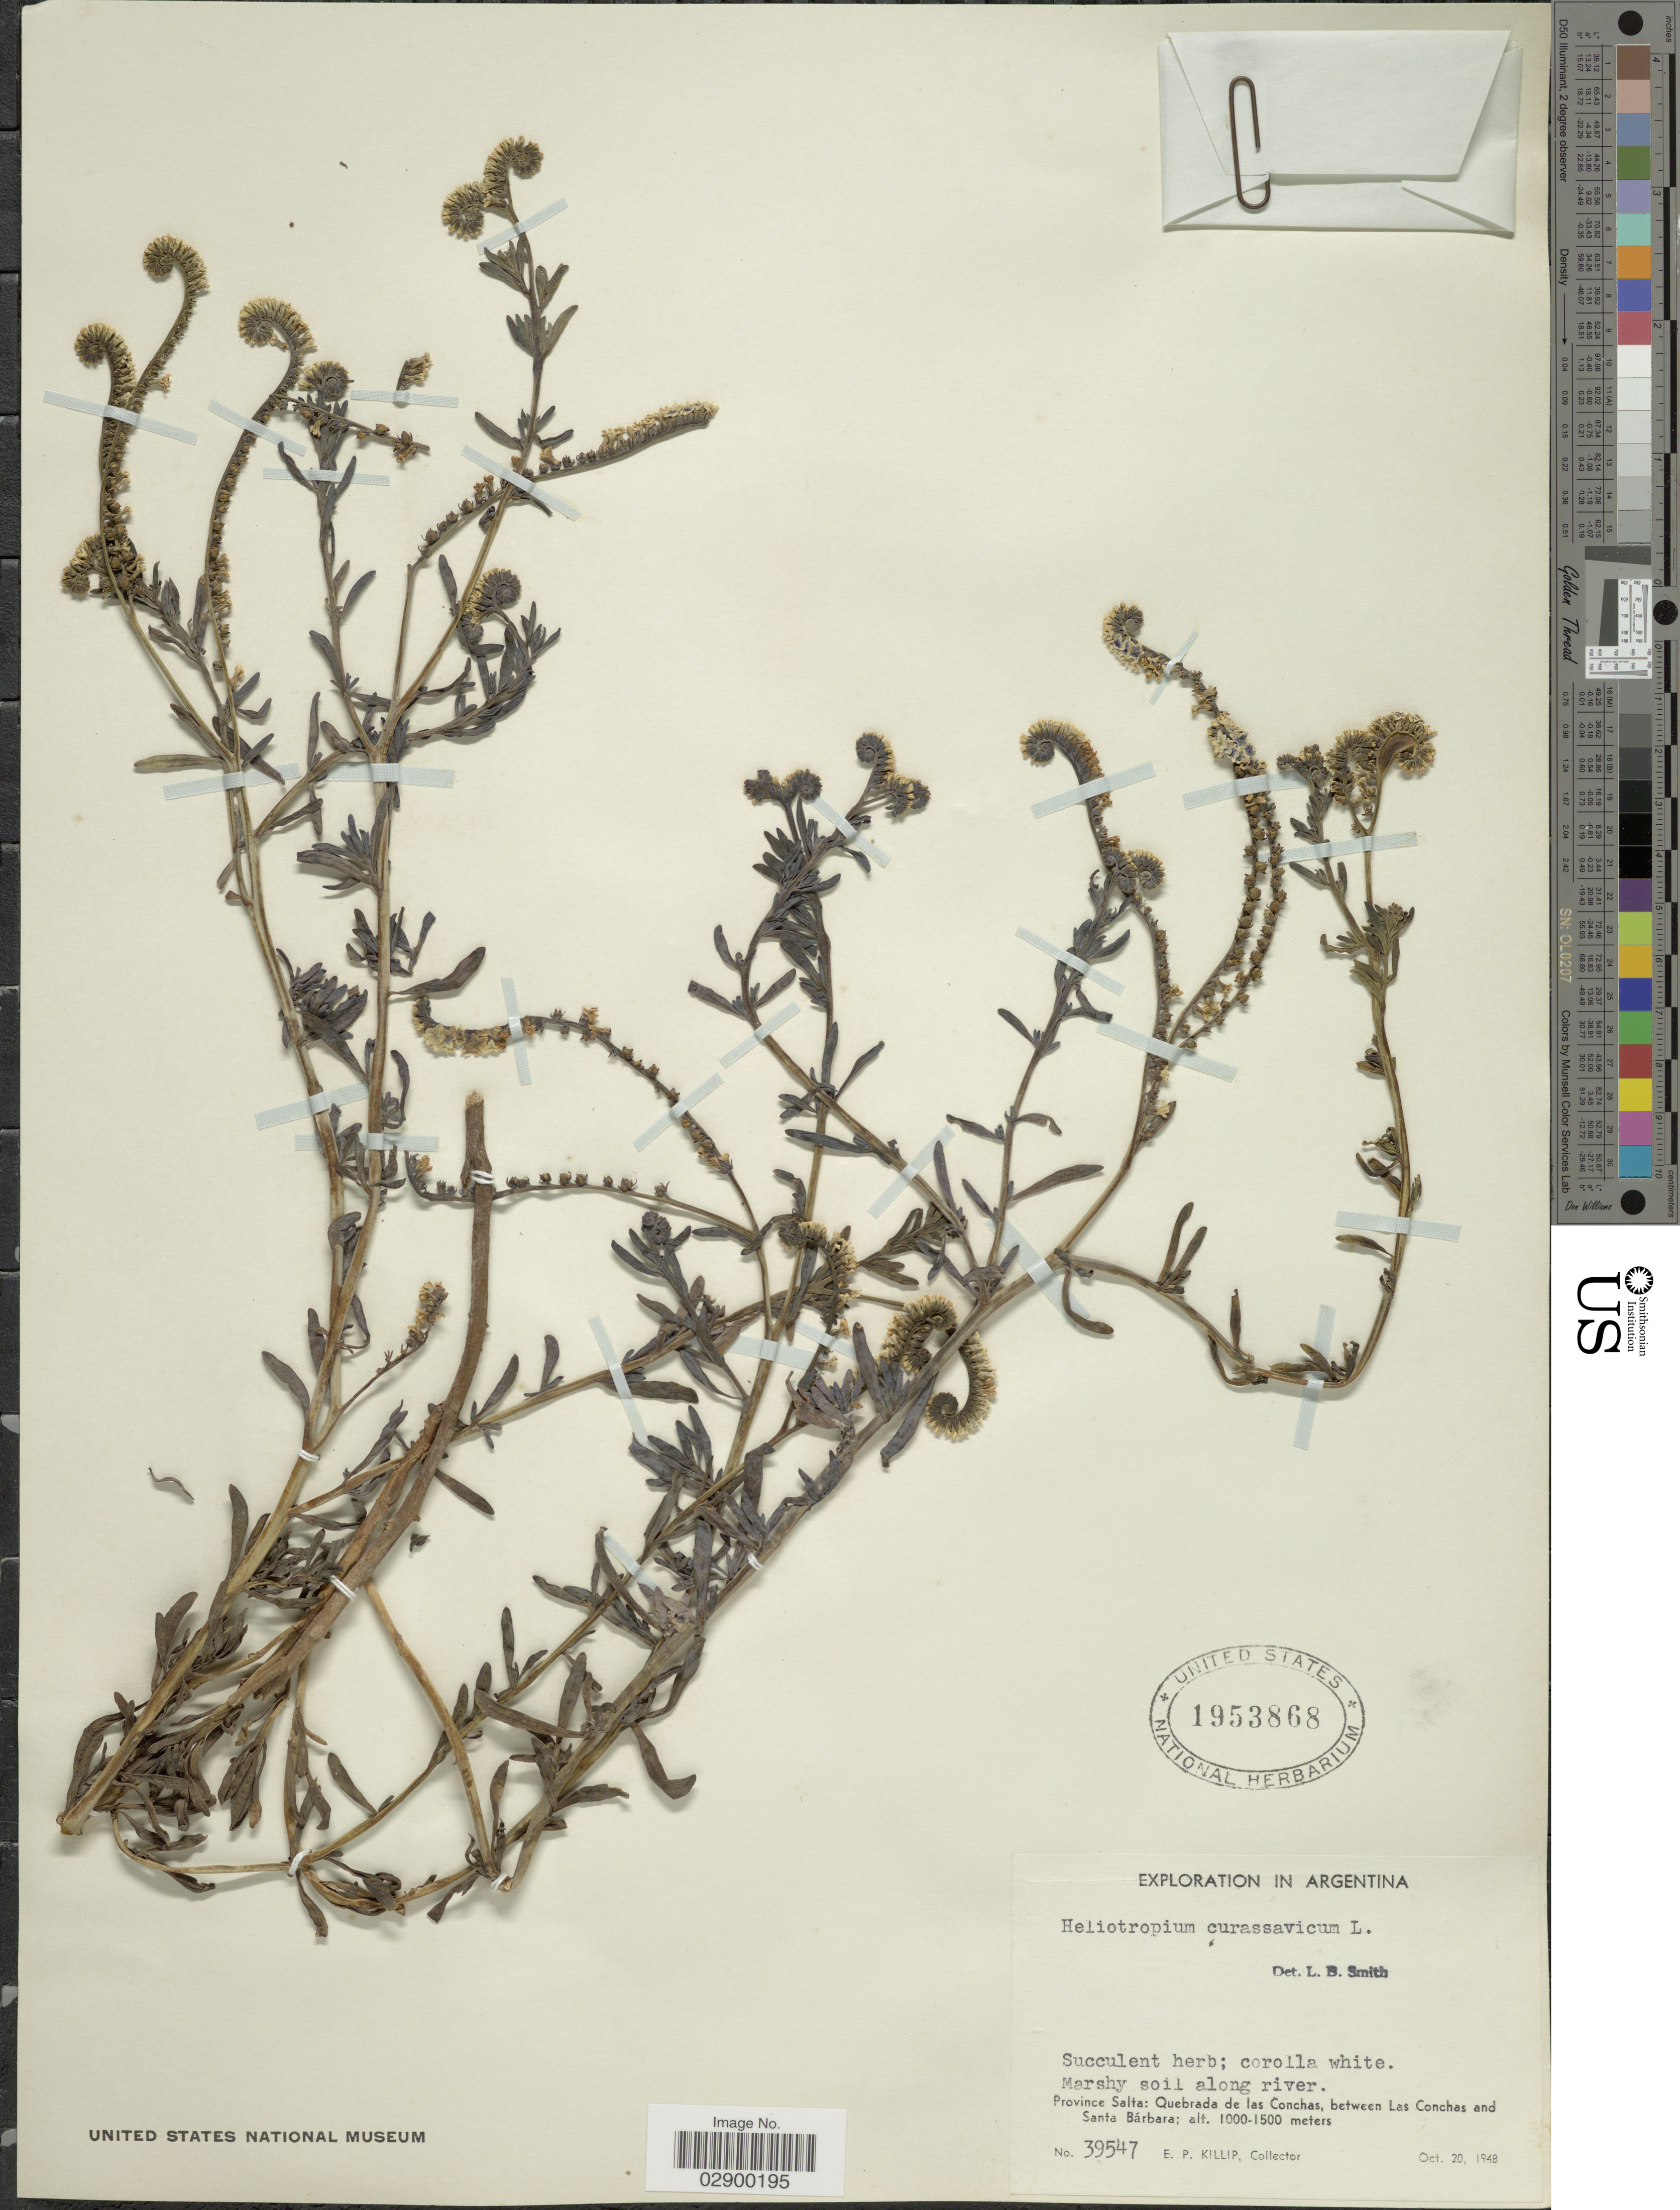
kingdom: Plantae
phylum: Tracheophyta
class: Magnoliopsida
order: Boraginales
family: Heliotropiaceae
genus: Heliotropium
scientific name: Heliotropium curassavicum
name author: L.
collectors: E. P. Killip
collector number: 39547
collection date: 1948-10-20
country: Argentina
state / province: Salta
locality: Province Salta: Quebrada de las Conchas, between Las Conchas and Santa Bárbara.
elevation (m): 1000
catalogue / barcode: US 1953868